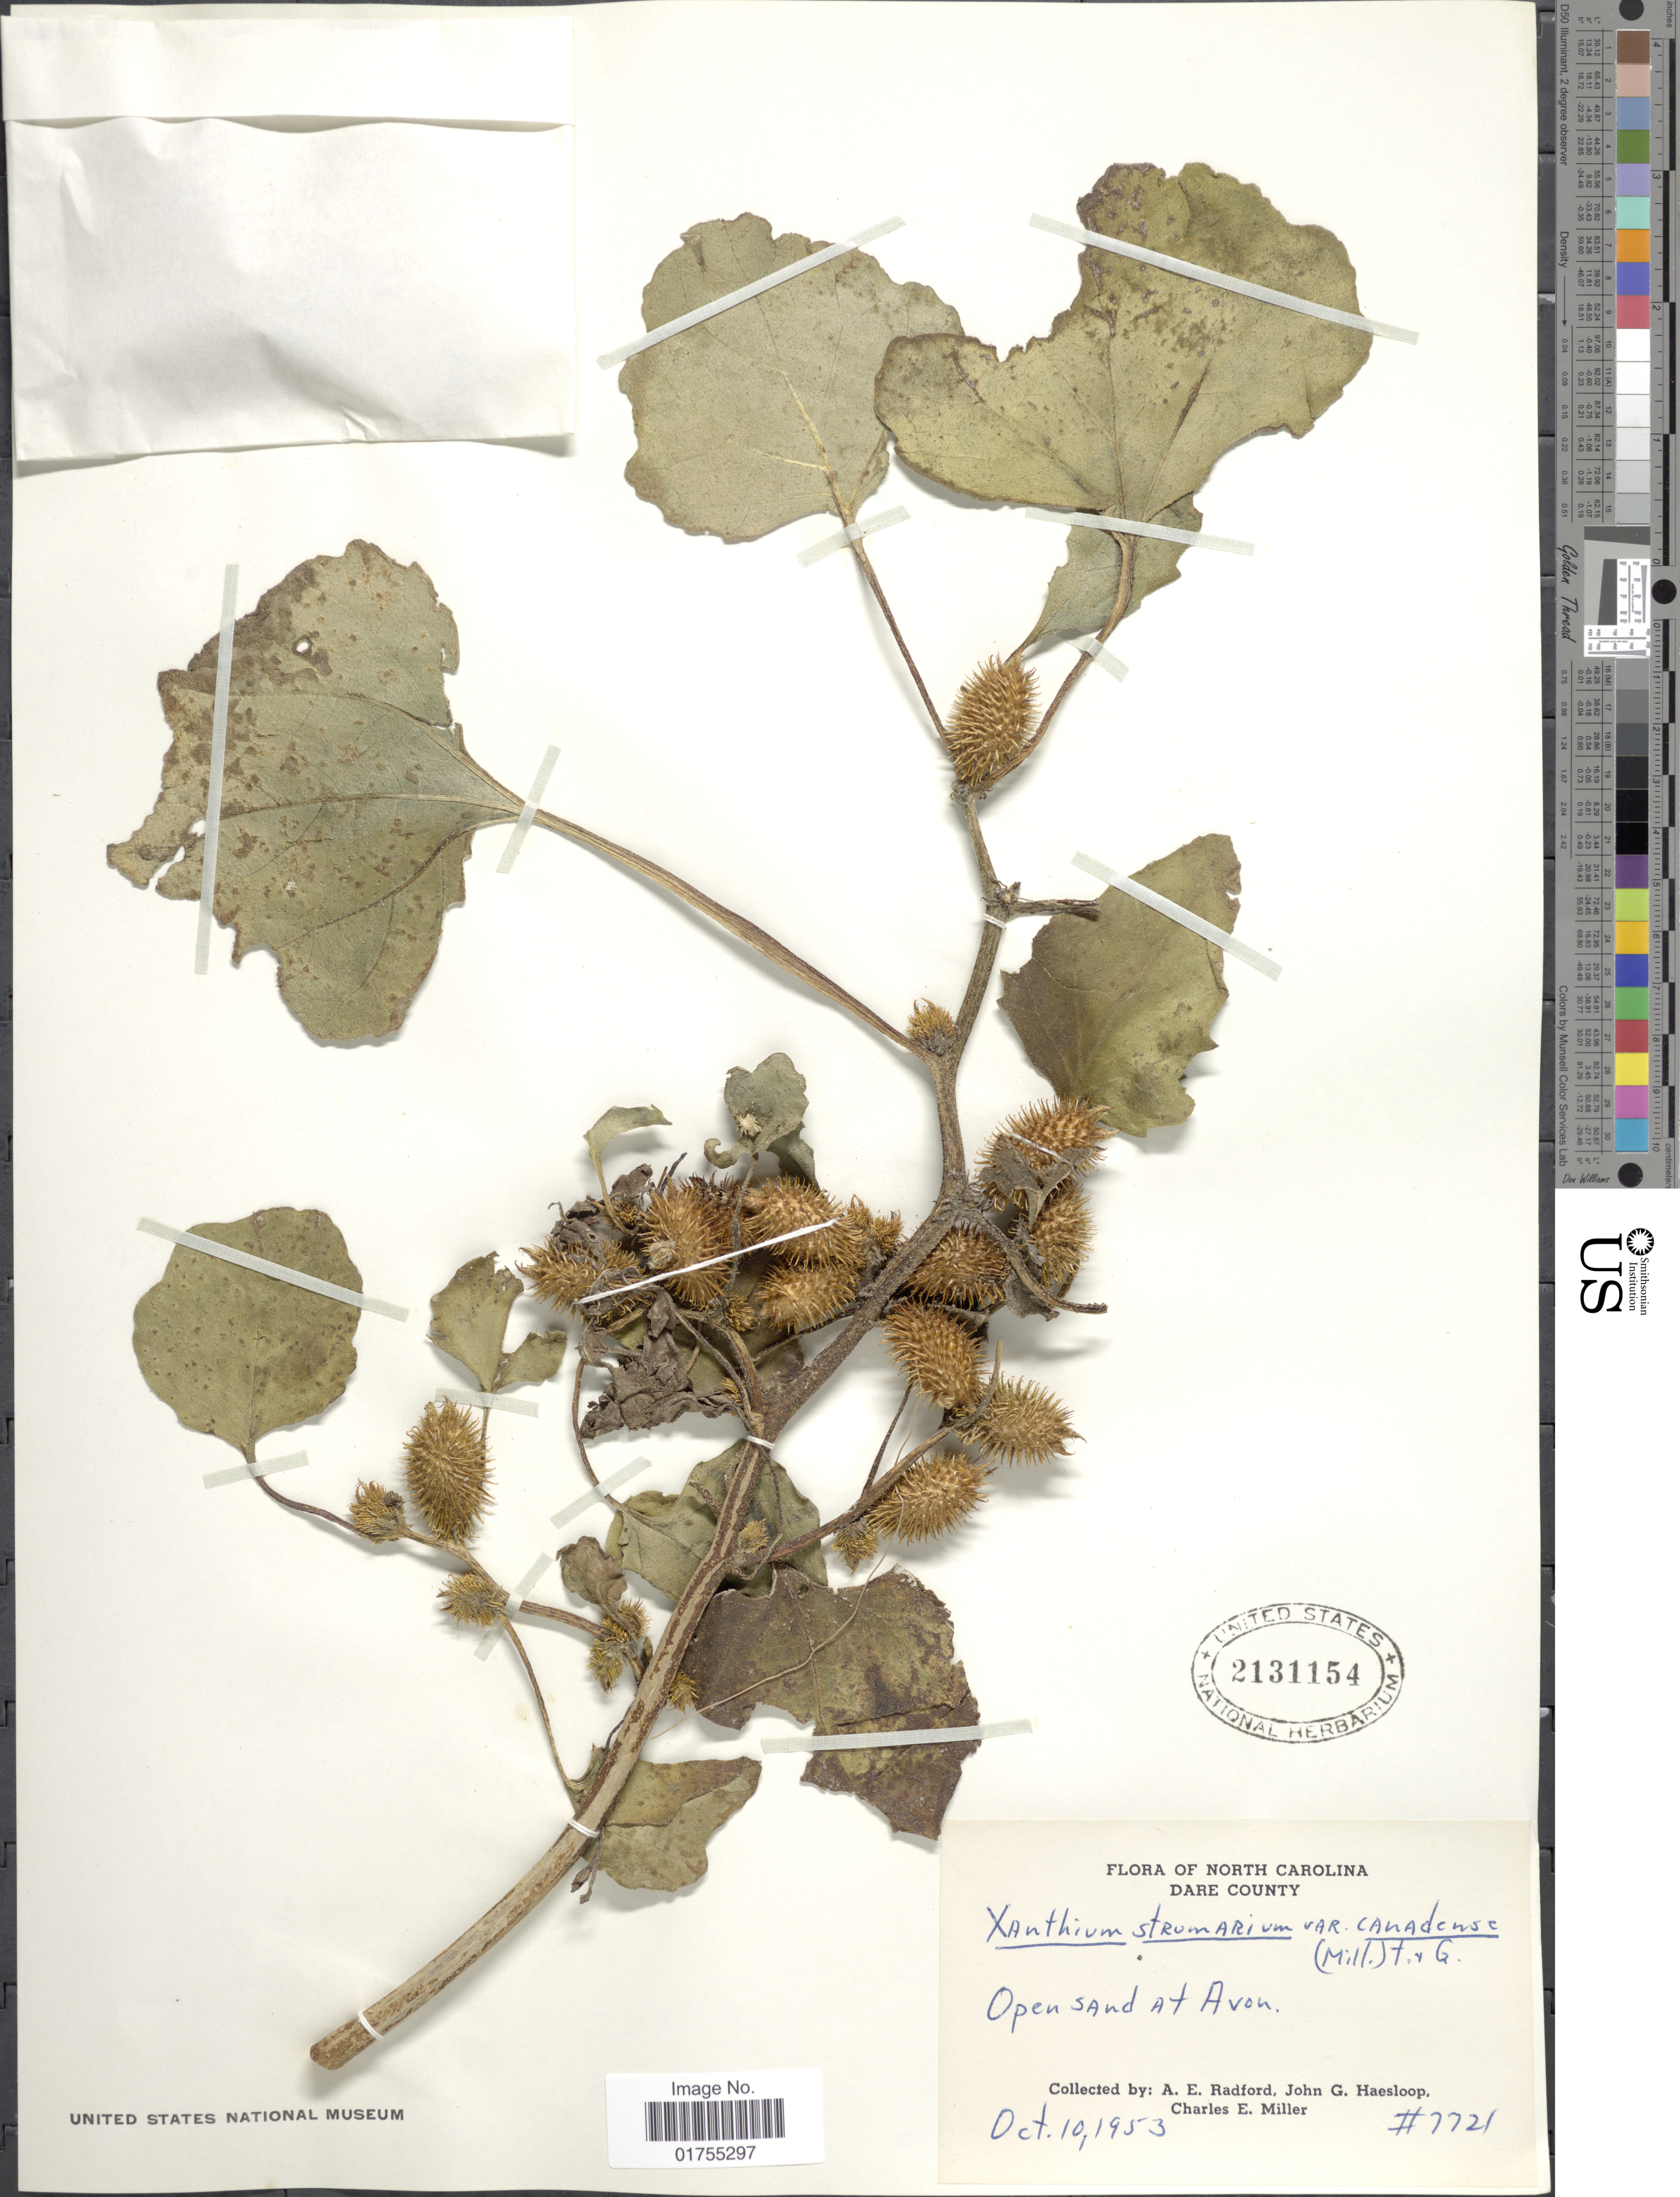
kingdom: Plantae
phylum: Tracheophyta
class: Magnoliopsida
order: Asterales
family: Asteraceae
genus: Xanthium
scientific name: Xanthium strumarium var. canadense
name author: (Mill.) Torr. & A. Gray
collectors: A. E. Radford, J. Haesloop & C. E. Miller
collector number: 7721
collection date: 1953-10-10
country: United States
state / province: North Carolina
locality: Dare County, Open sand at Avon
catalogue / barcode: US 2131154